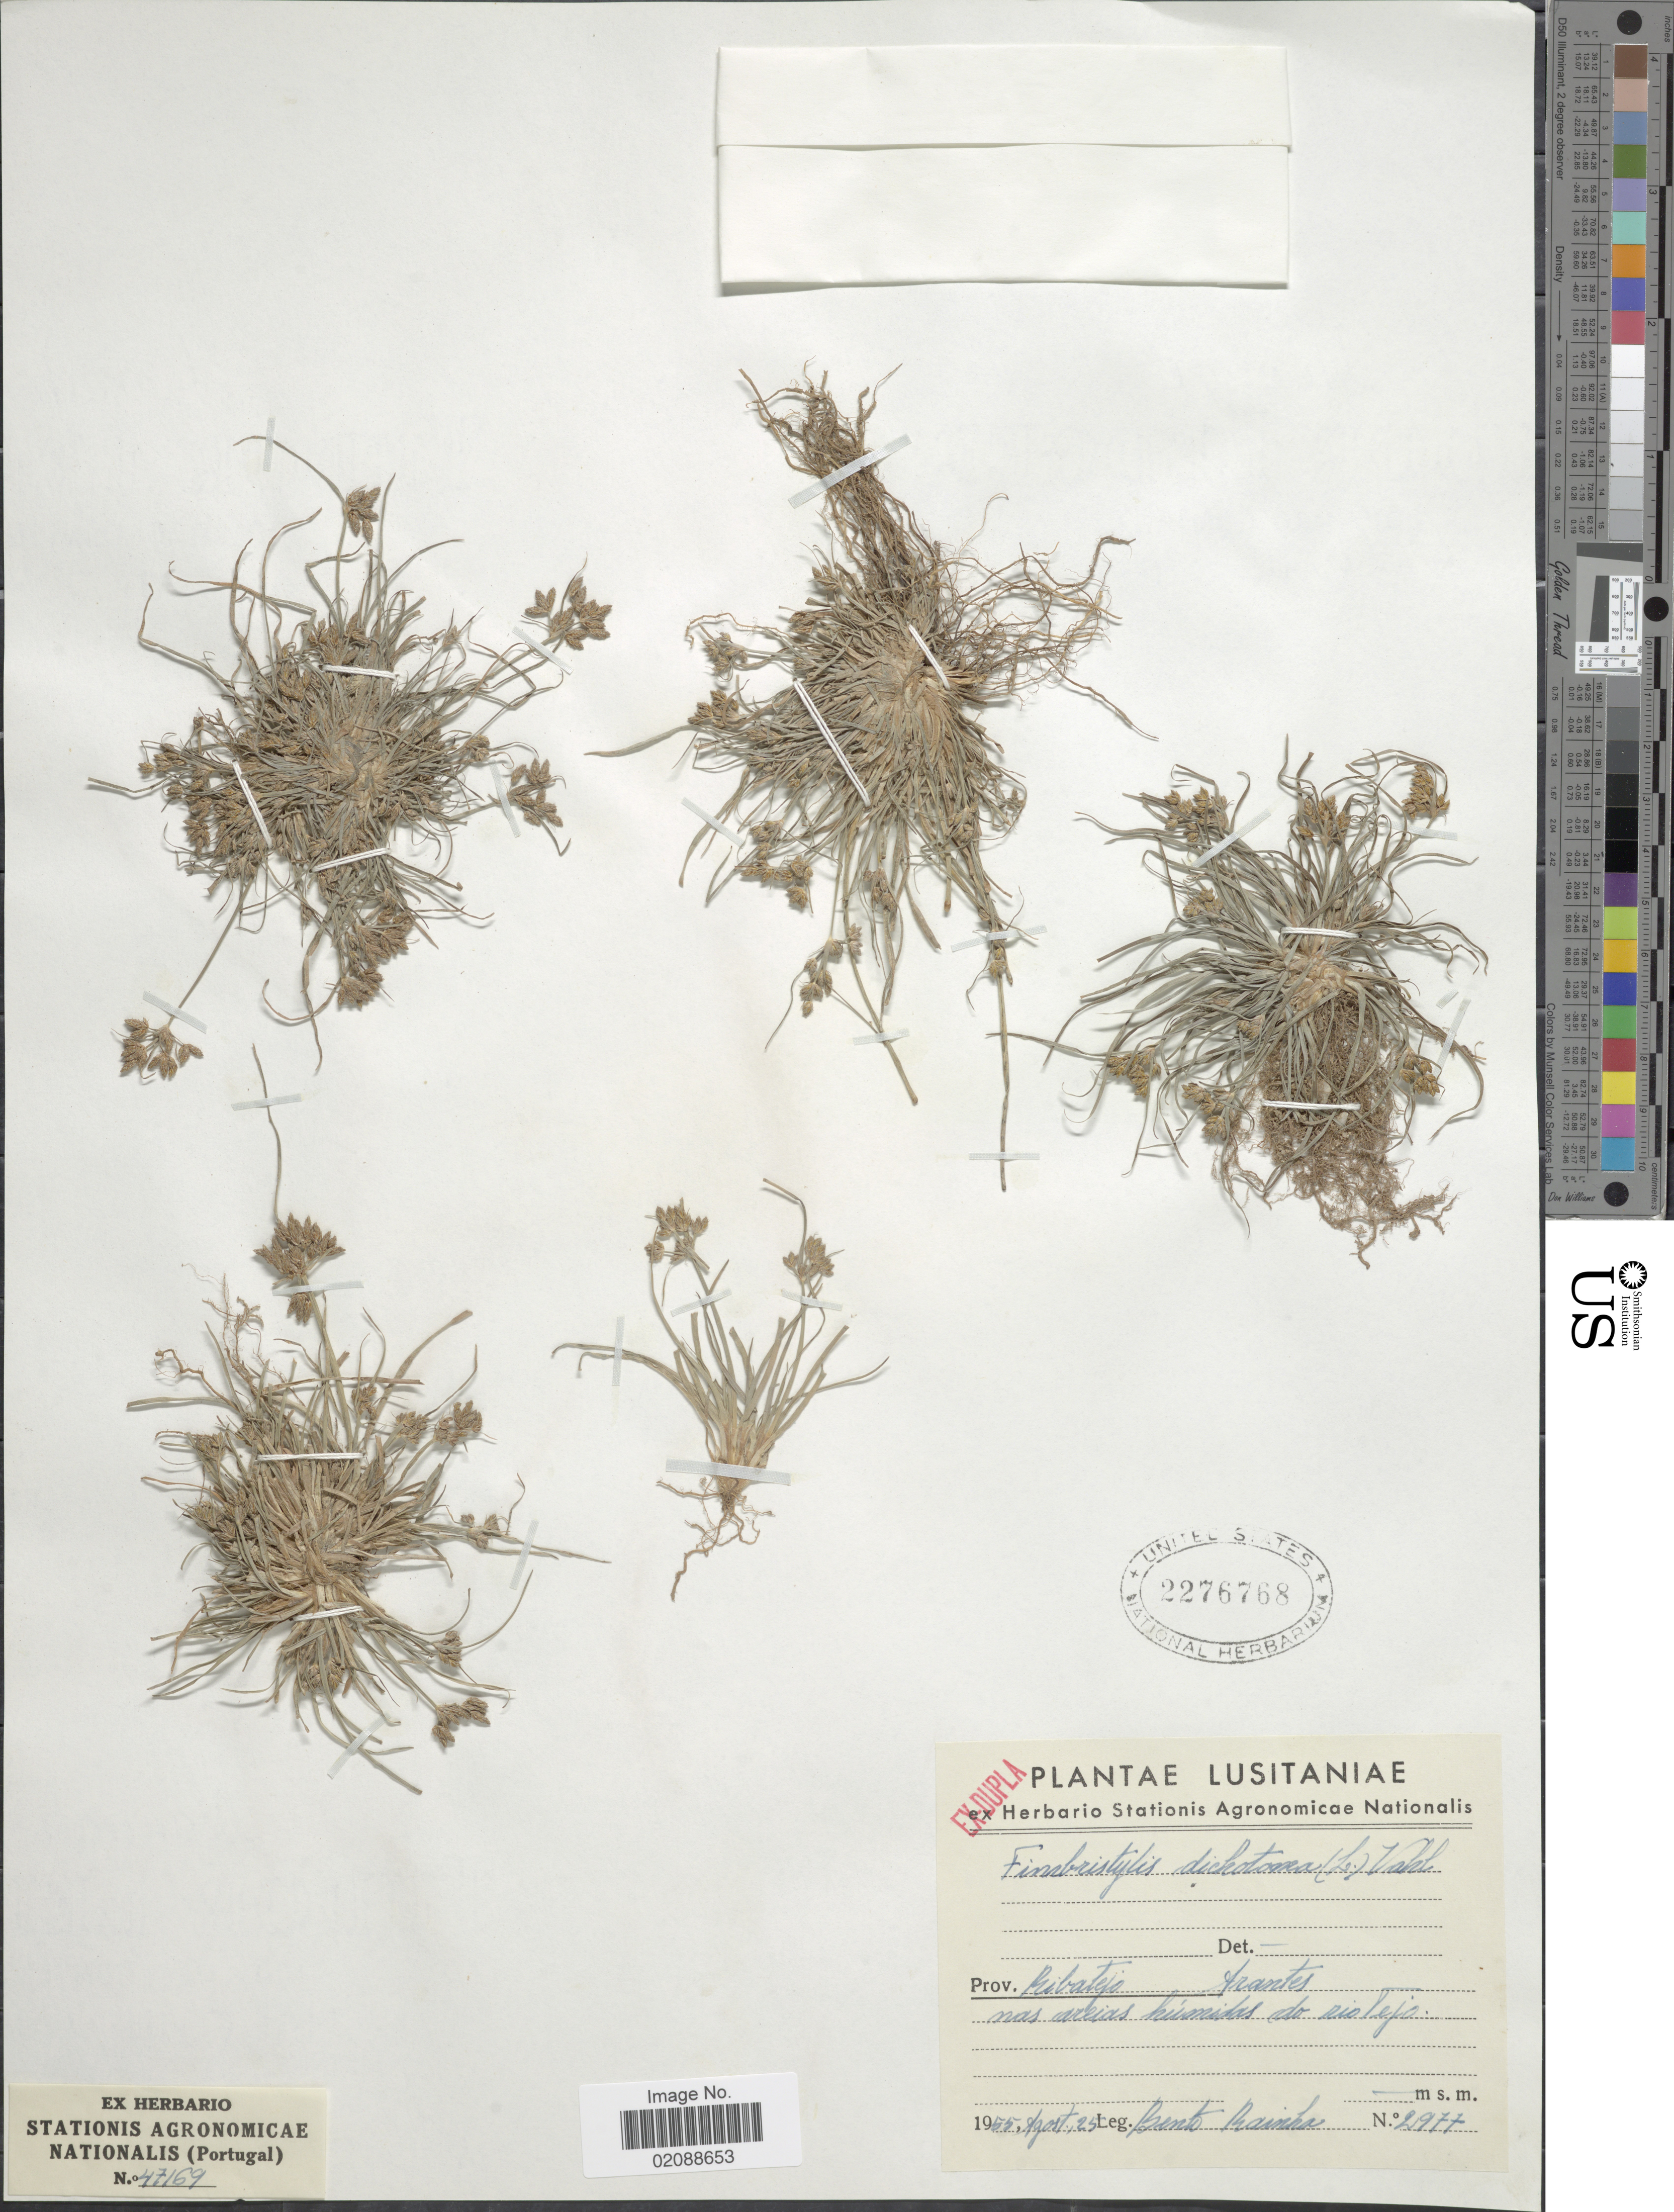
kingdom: Plantae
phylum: Tracheophyta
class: Liliopsida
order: Poales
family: Cyperaceae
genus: Fimbristylis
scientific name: Fimbristylis dichotoma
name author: (L.) Vahl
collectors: B. Rainha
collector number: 2977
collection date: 1955-08-25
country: Portugal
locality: Prov. Ribatejo, Arantes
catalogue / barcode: US 2276768